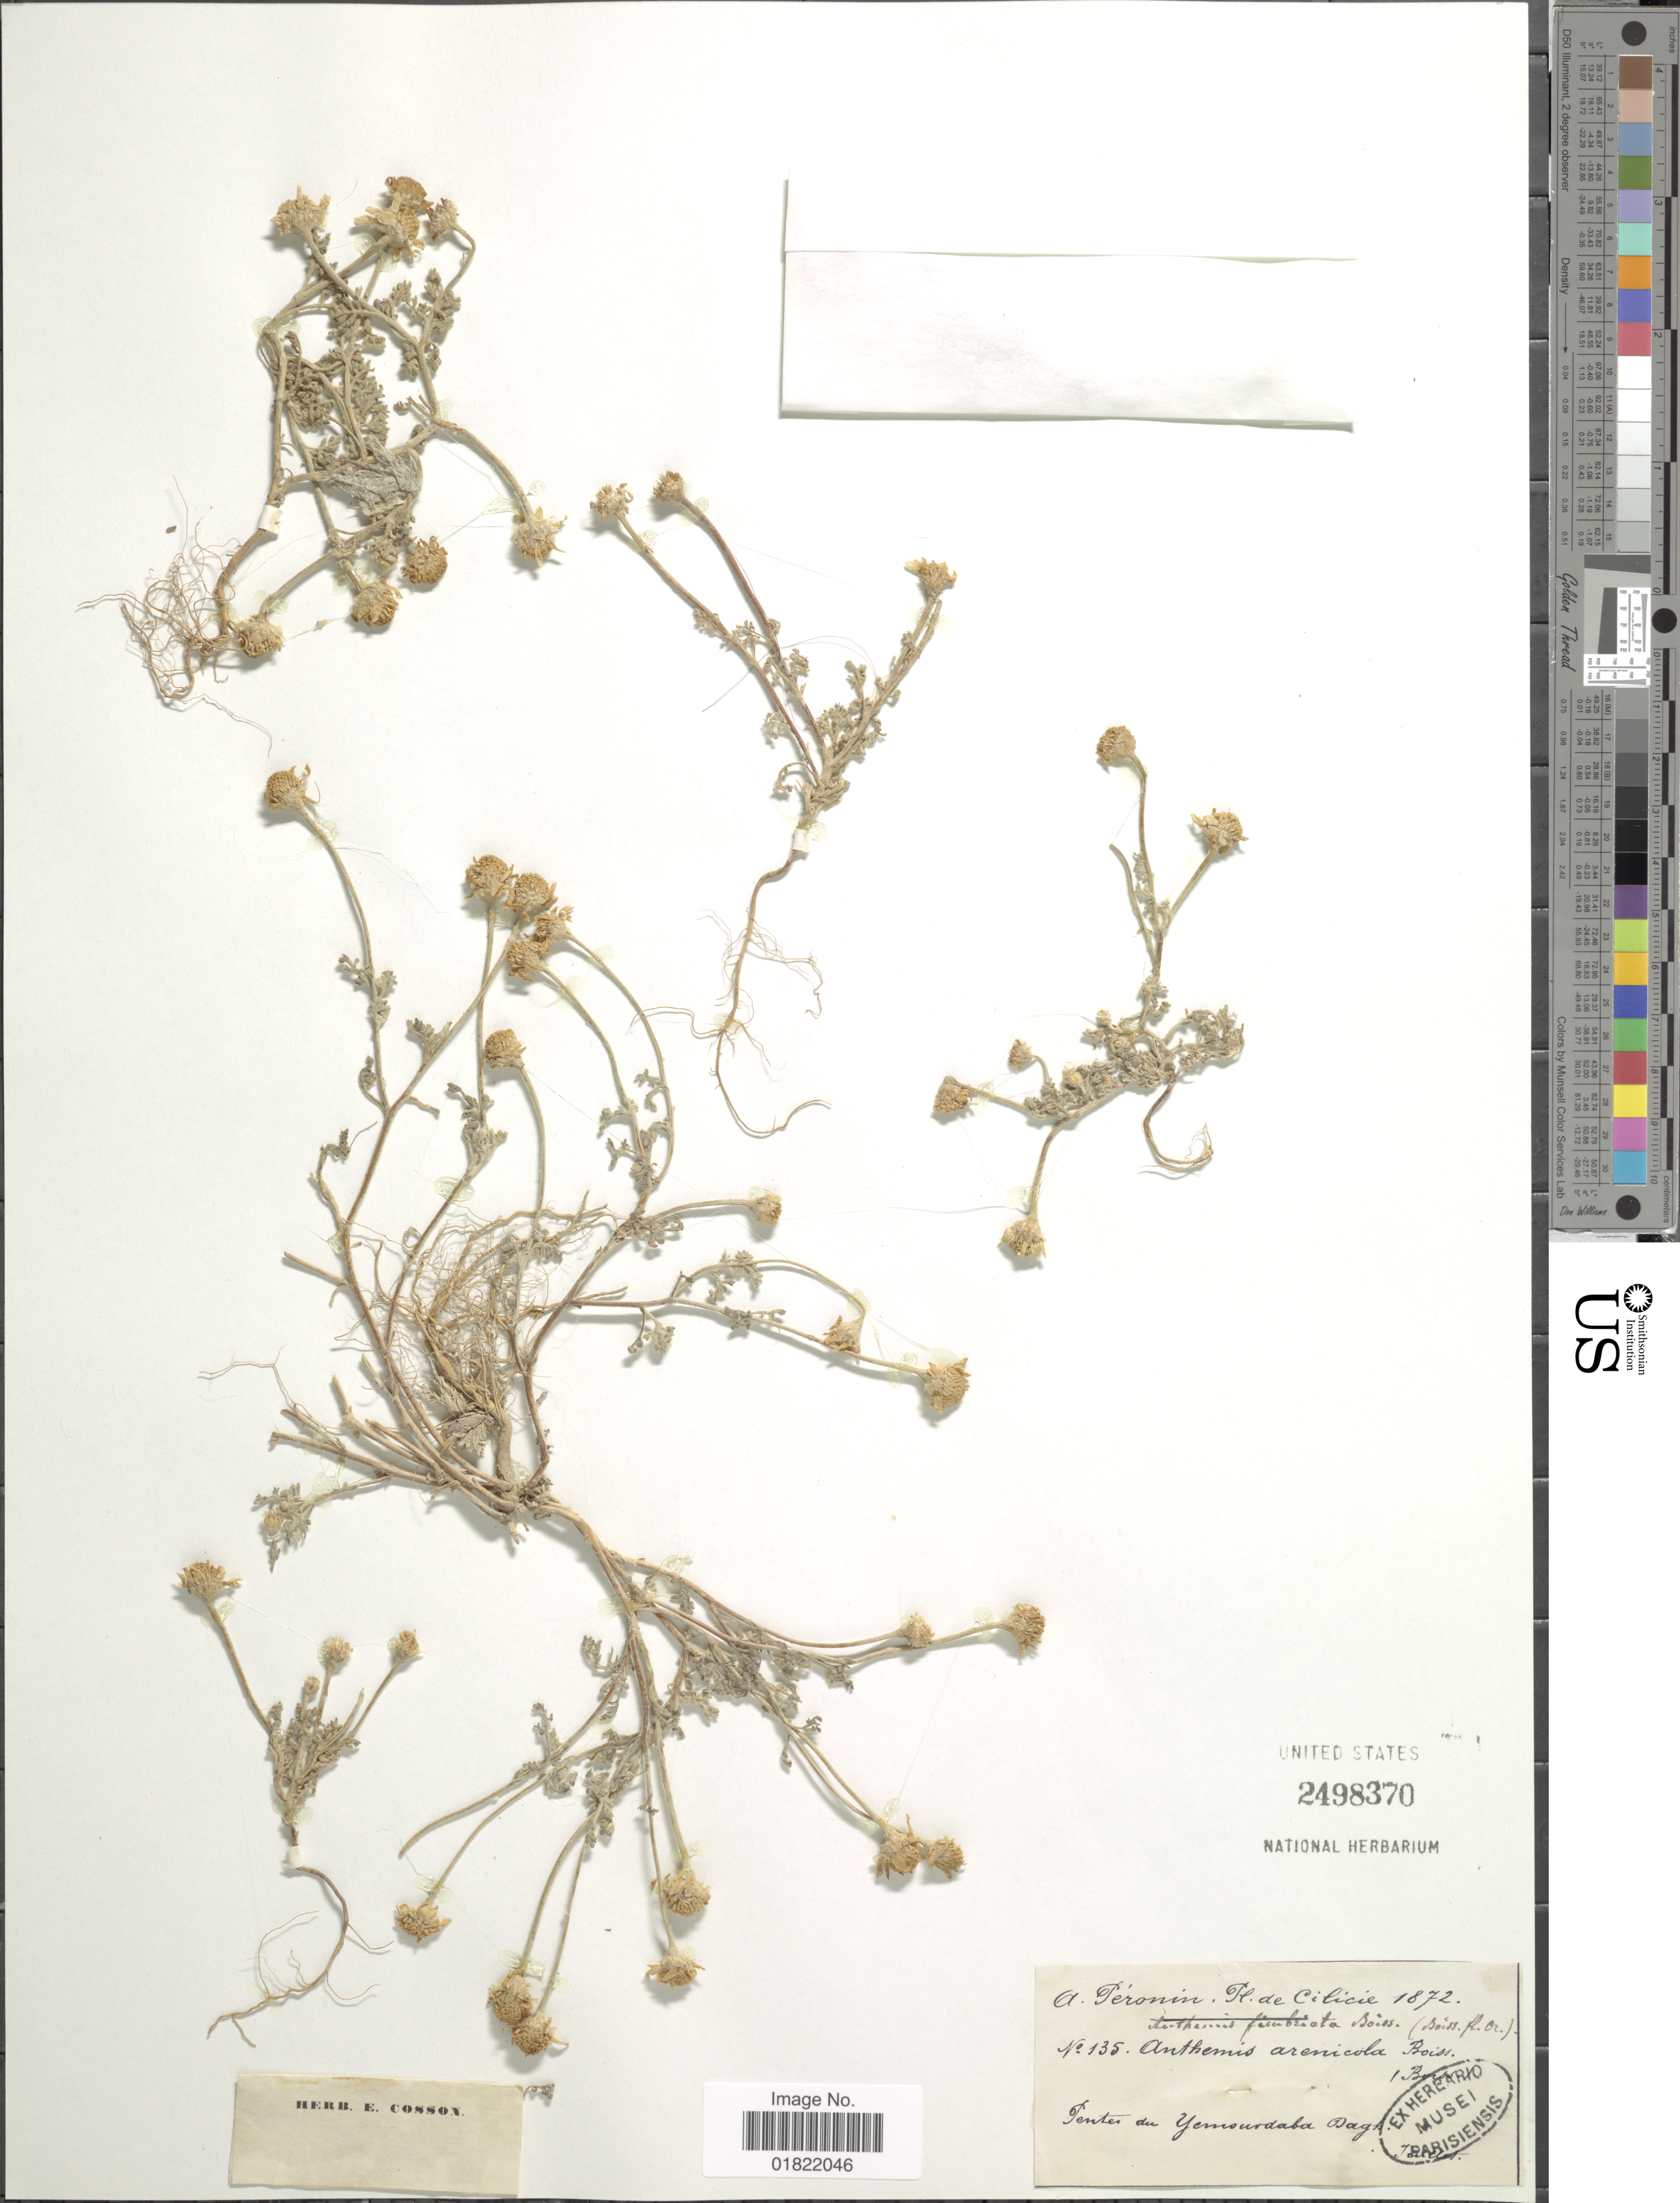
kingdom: Plantae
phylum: Tracheophyta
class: Magnoliopsida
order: Asterales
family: Asteraceae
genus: Anthemis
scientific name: Anthemis arenicola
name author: Boiss.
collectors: A. Péronin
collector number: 135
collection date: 1872-07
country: Turkey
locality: Cilicie, Pentes du Yensurdaba Dagh [interpreted]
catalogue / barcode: US 2498370